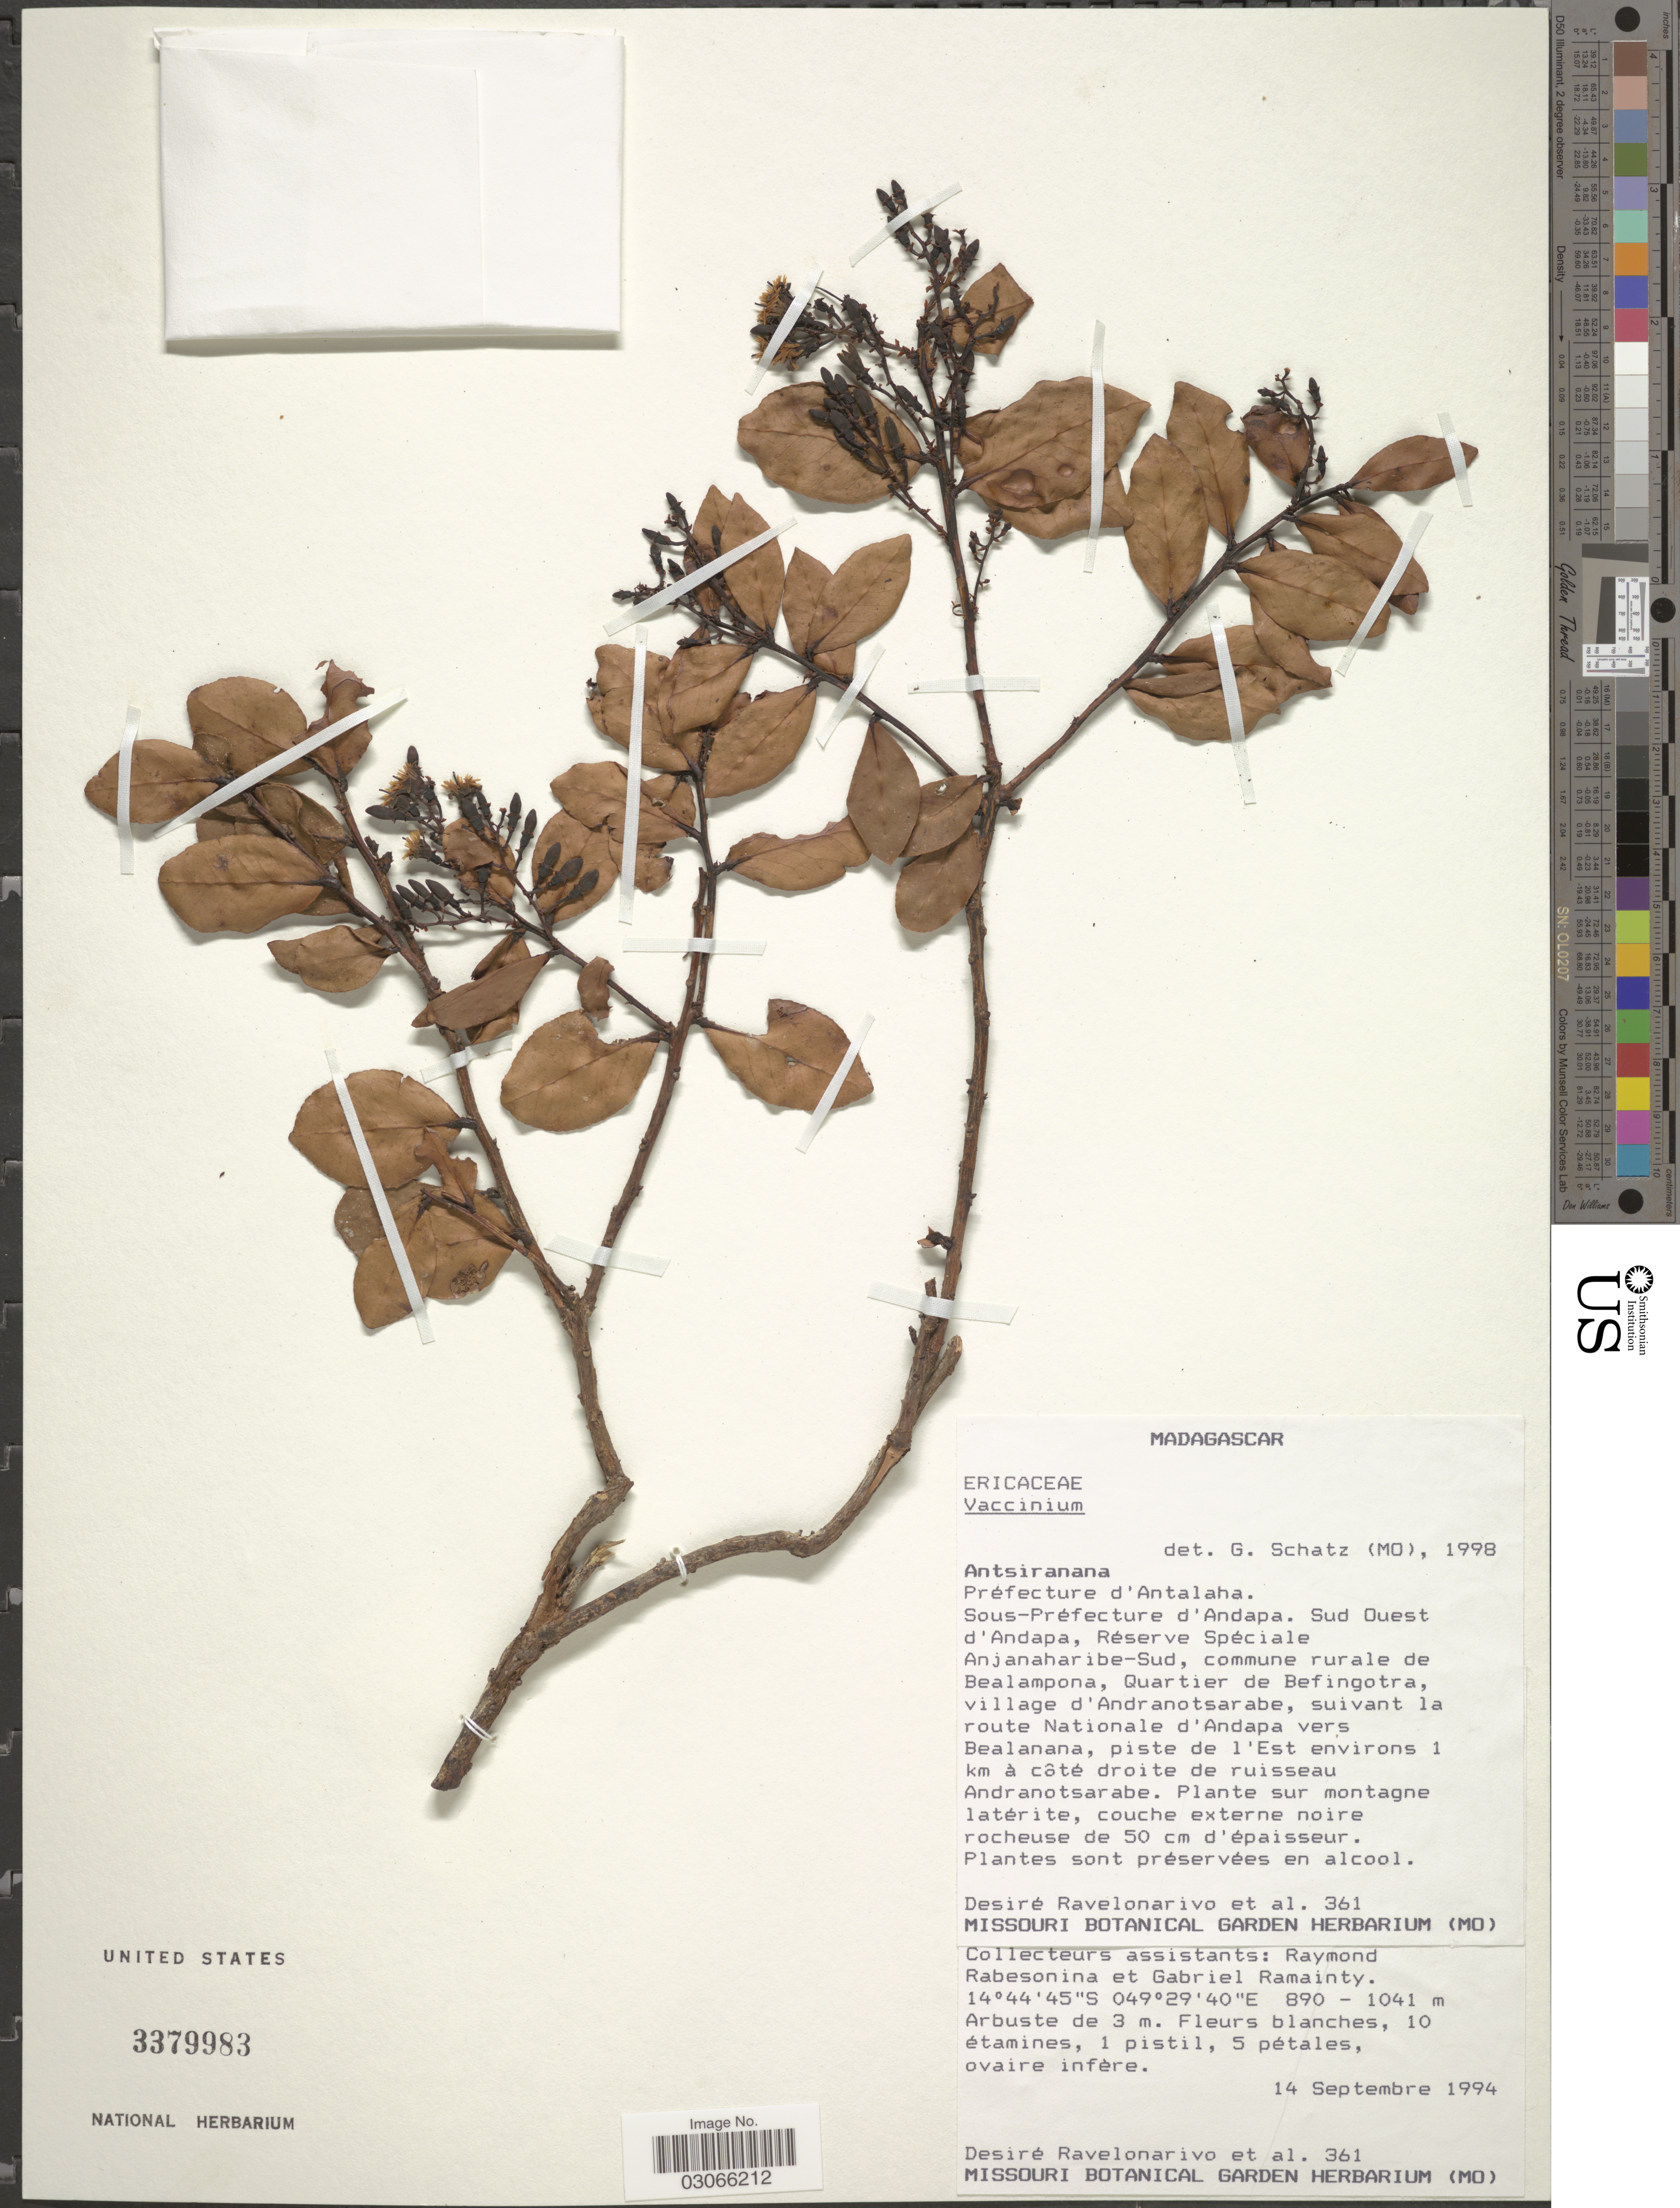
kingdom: Plantae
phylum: Tracheophyta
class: Magnoliopsida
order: Ericales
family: Ericaceae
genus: Vaccinium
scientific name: Vaccinium sp.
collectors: D. Ravelonarivo, R. Rabesonina & G. Ramainty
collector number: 361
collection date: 1994-09-14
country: Madagascar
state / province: Sava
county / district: Andapa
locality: Préfecture d'Antahala. Sous-Préfecture d'Andapa. Sud Ouest d'Andapa, Réserve Spéciale Anjanaharibe-Sud, commune rurale de Bealampona, Quartier de Befingotra, village d'Andranotsarabe, suivant la route Nationale d'Andapa vers Bealanana, piste de l'Est environs 1 km à côté droite de ruisseau Andranotsarabe.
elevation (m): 90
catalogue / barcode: US 3379983